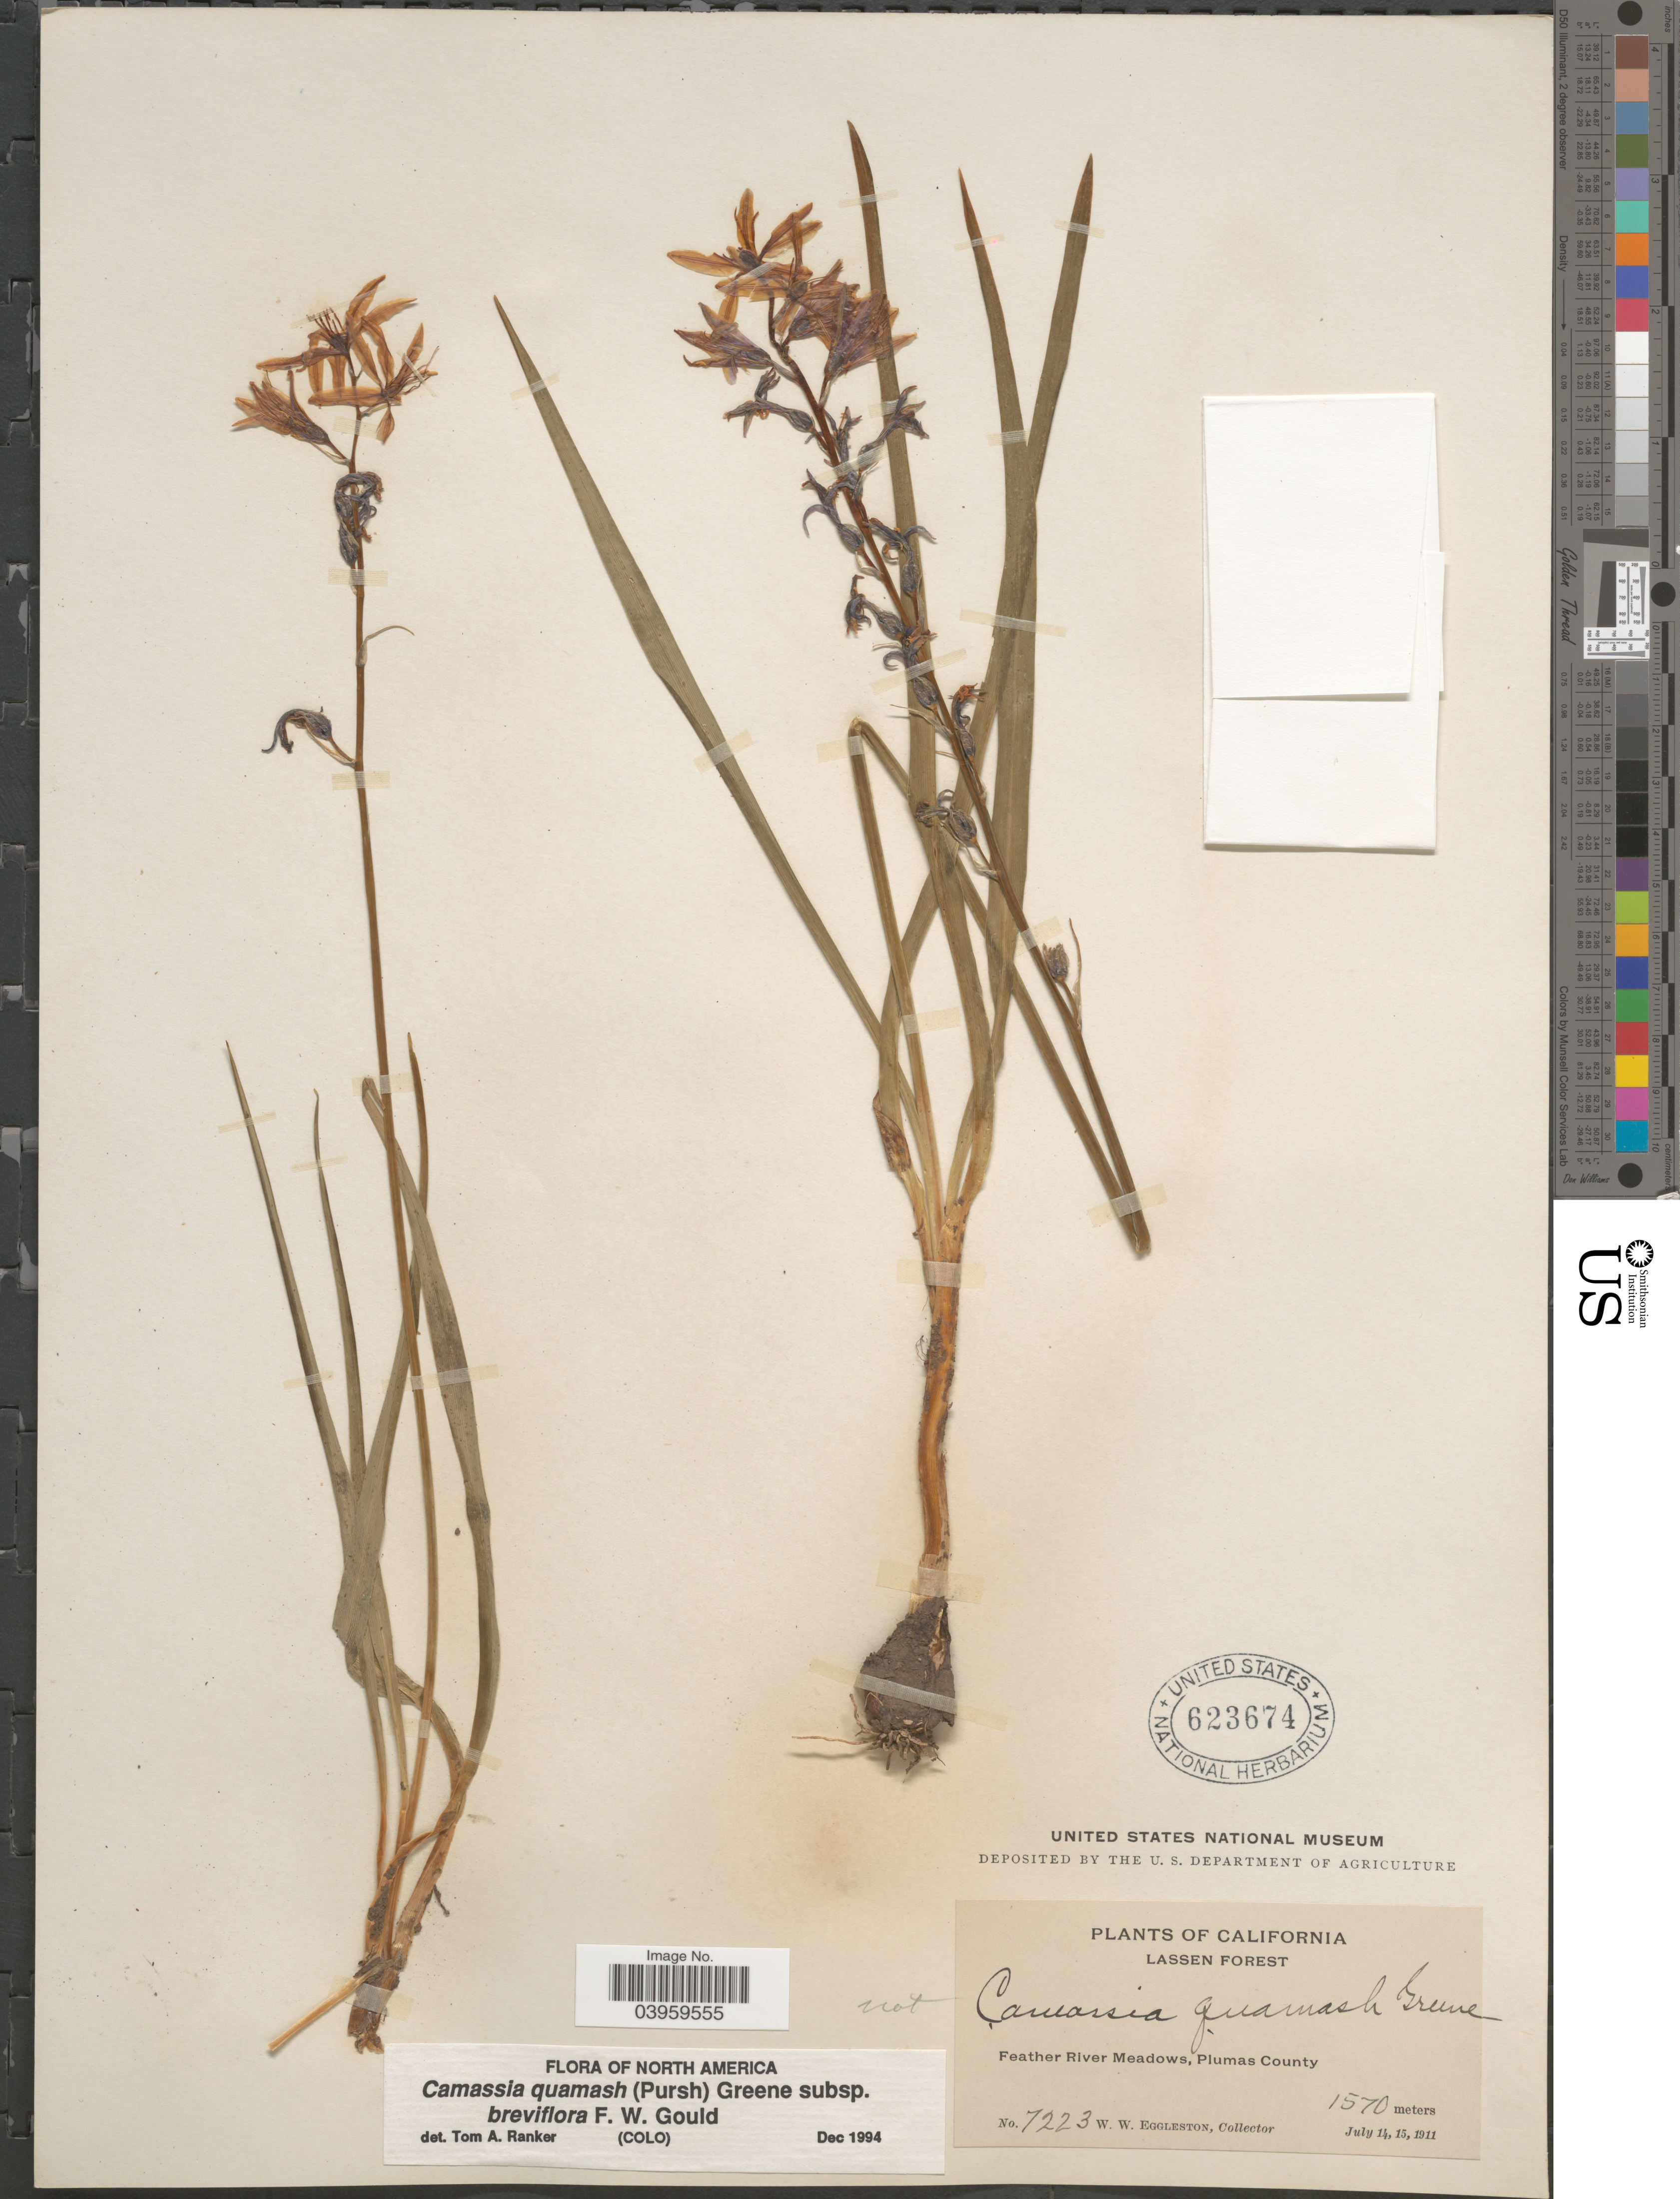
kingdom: Plantae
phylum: Tracheophyta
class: Liliopsida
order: Asparagales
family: Asparagaceae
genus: Camassia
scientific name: Camassia quamash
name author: (Pursh) Greene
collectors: W. W. Eggleston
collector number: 7223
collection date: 1911-07-14/1911-07-15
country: United States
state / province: California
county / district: Plumas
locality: Lassen Forest. Feather River Meadows, Plumas County.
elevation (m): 1570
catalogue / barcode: US 623674